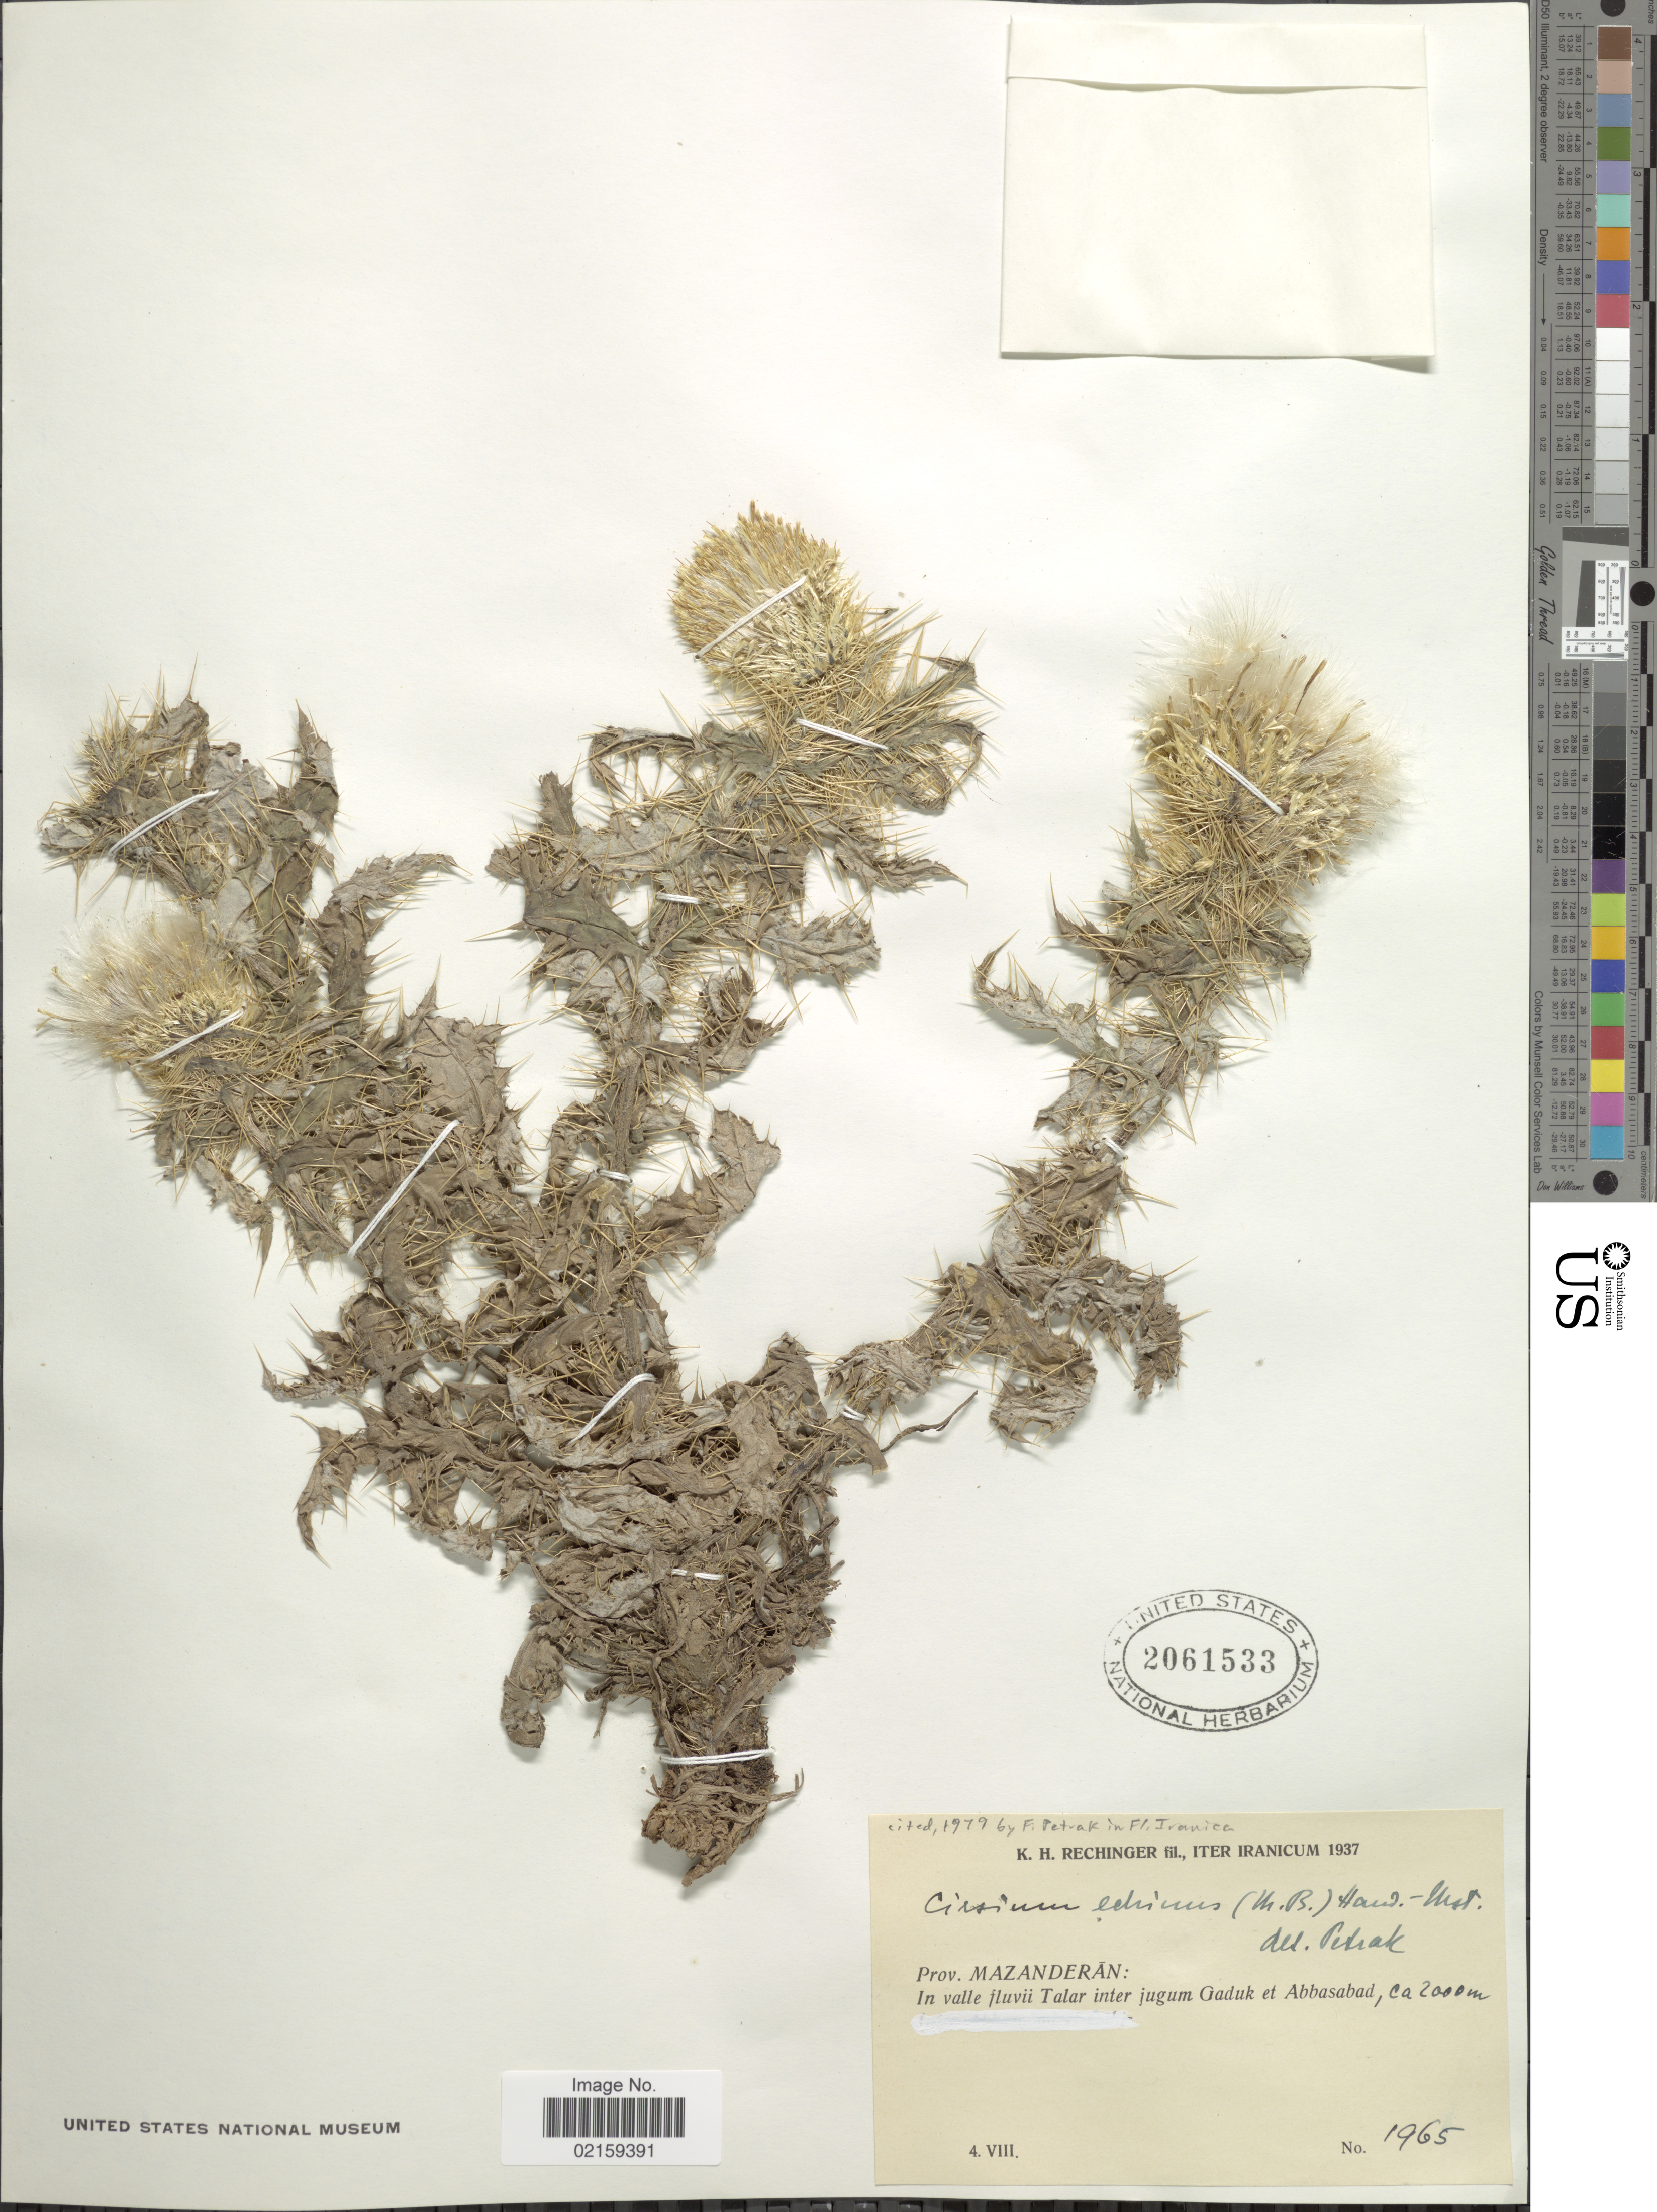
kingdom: Plantae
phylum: Tracheophyta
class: Magnoliopsida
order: Asterales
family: Asteraceae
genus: Cirsium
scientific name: Cirsium echinus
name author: (M. Bieb.) Hand.-Mazz.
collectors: K. H. Rechinger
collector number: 1965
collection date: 1937-08-04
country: Iran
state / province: Mazandaran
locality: Prov. Mazanderan: In valle fluvii Talar inter jugum Gaduk et Abbasabad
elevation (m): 2000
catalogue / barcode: US 2061533